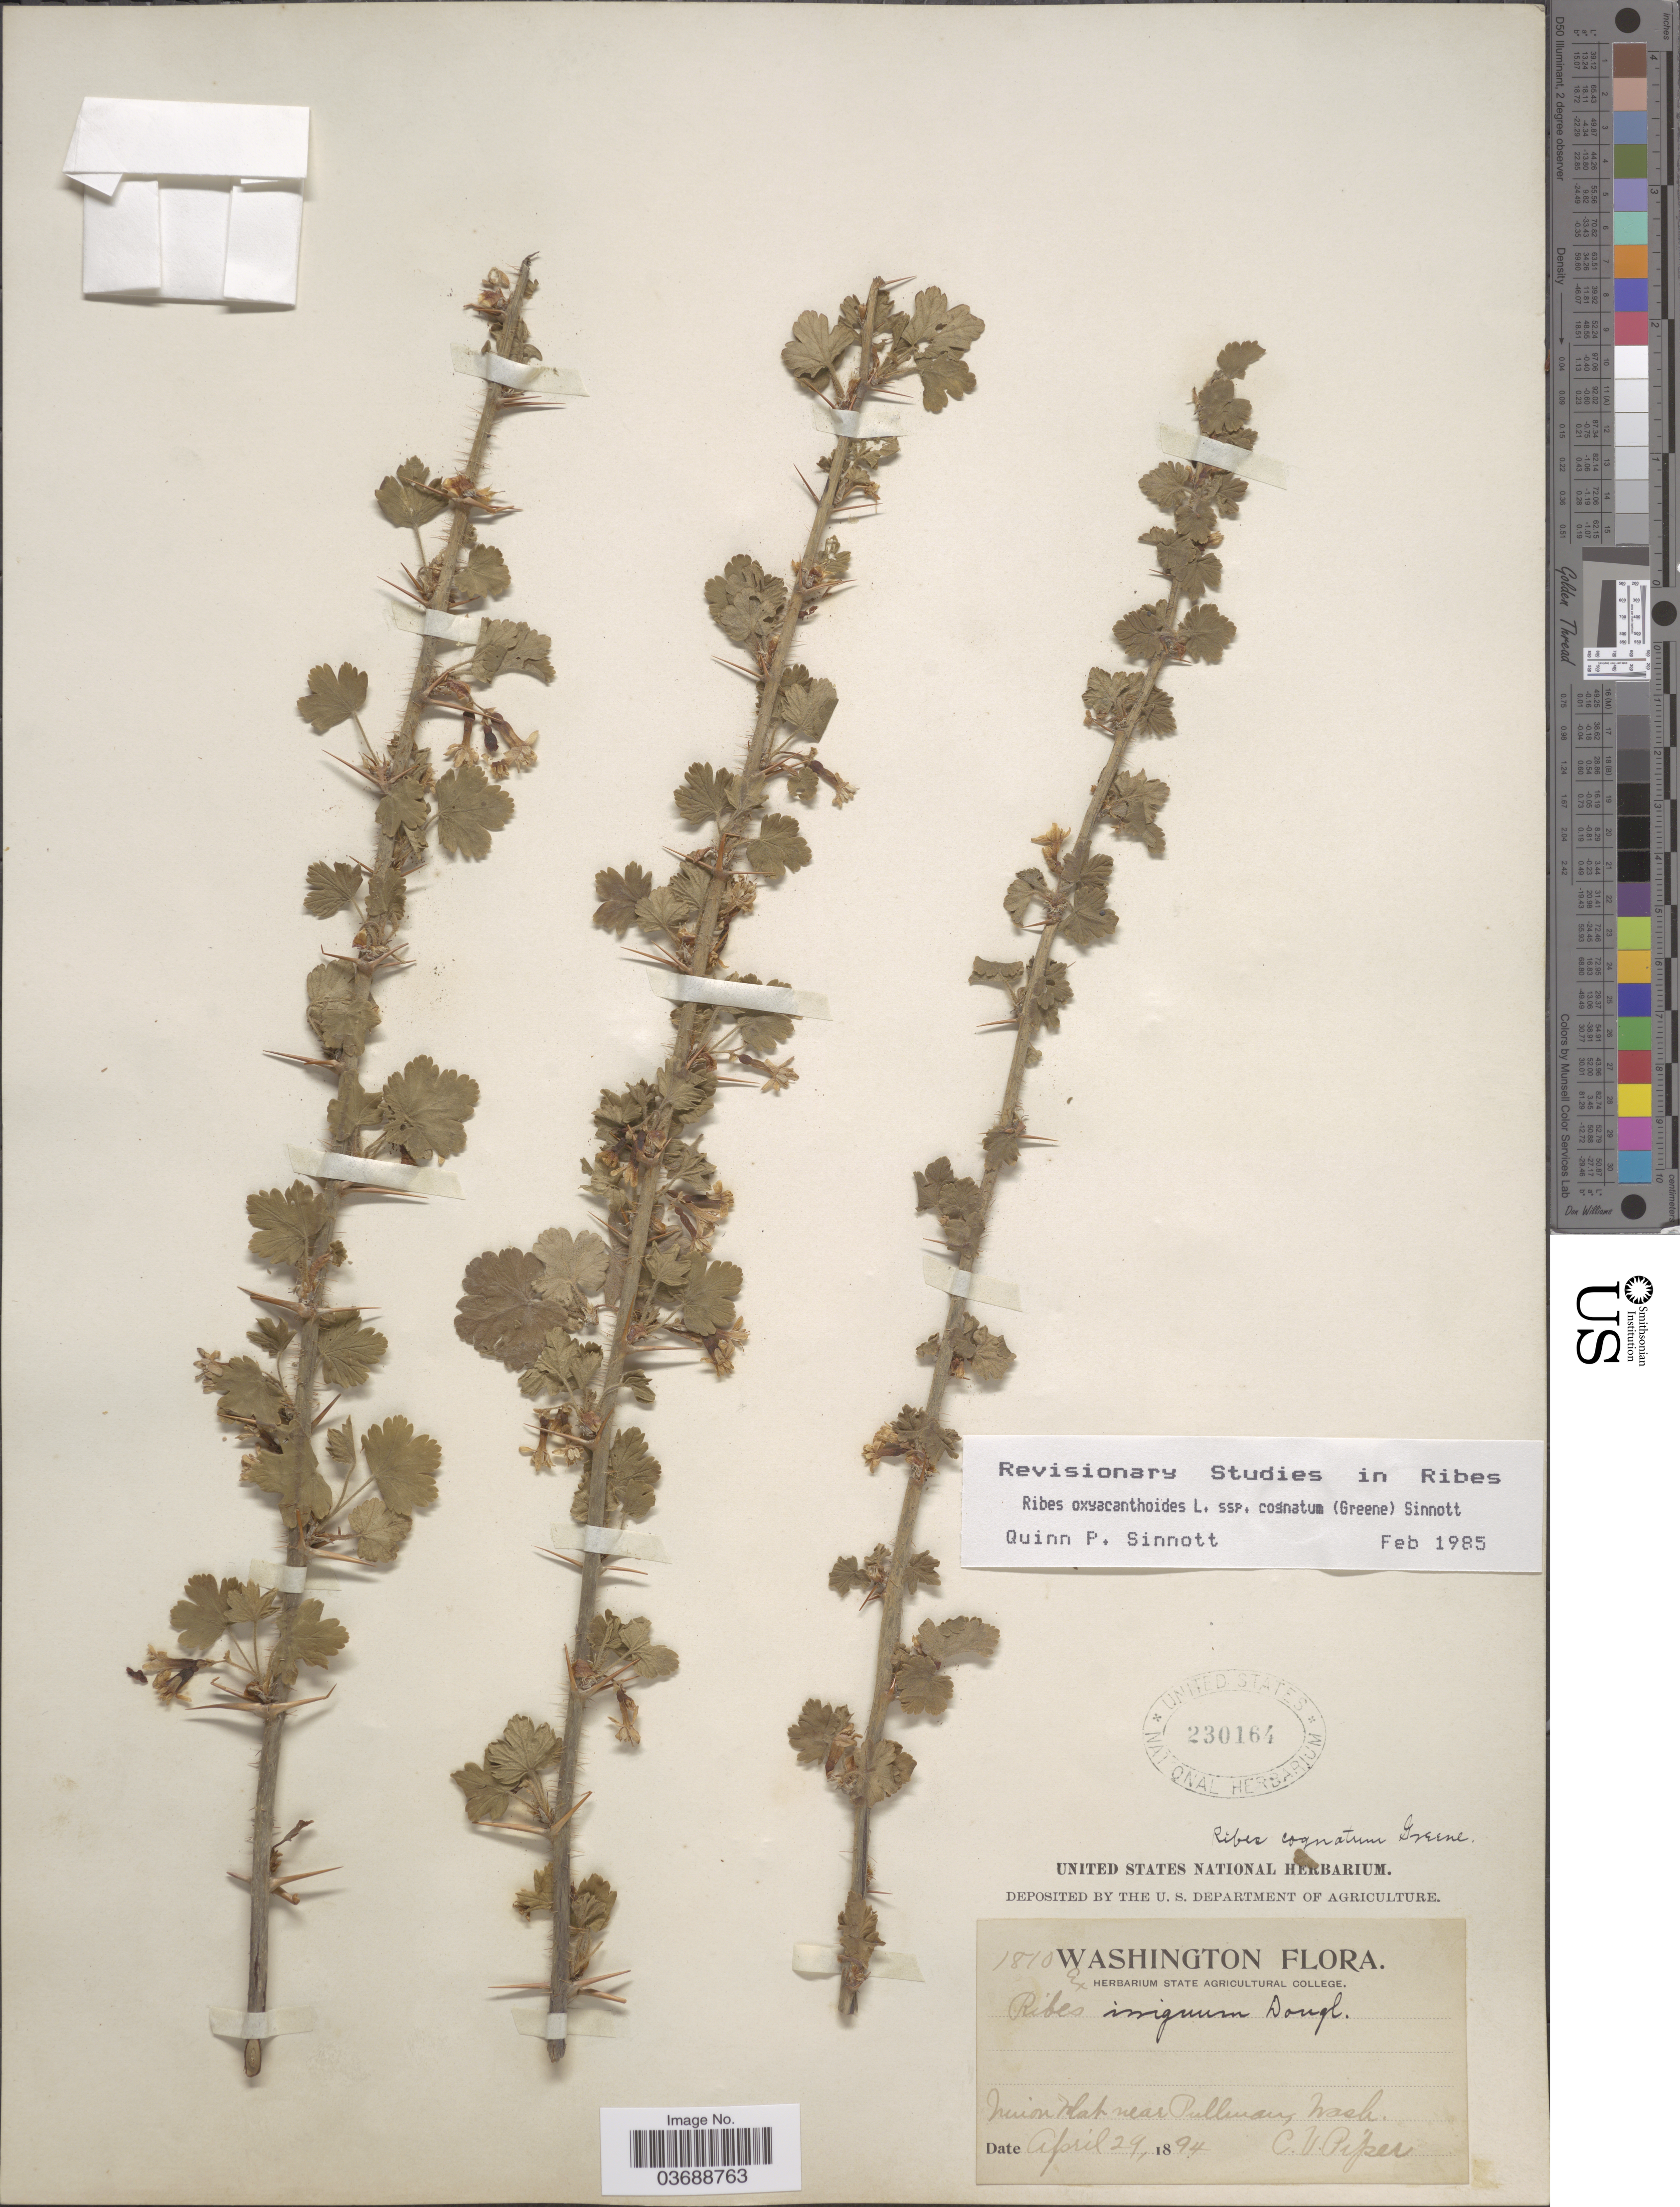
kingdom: Plantae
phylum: Tracheophyta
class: Magnoliopsida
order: Saxifragales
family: Grossulariaceae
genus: Ribes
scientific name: Ribes oxyacanthoides var. cognatum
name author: (Greene) Morin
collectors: C. V. Piper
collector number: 1870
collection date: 1894-04-29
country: United States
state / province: Washington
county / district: Whitman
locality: Union Flat near Pullman.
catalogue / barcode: US 230164